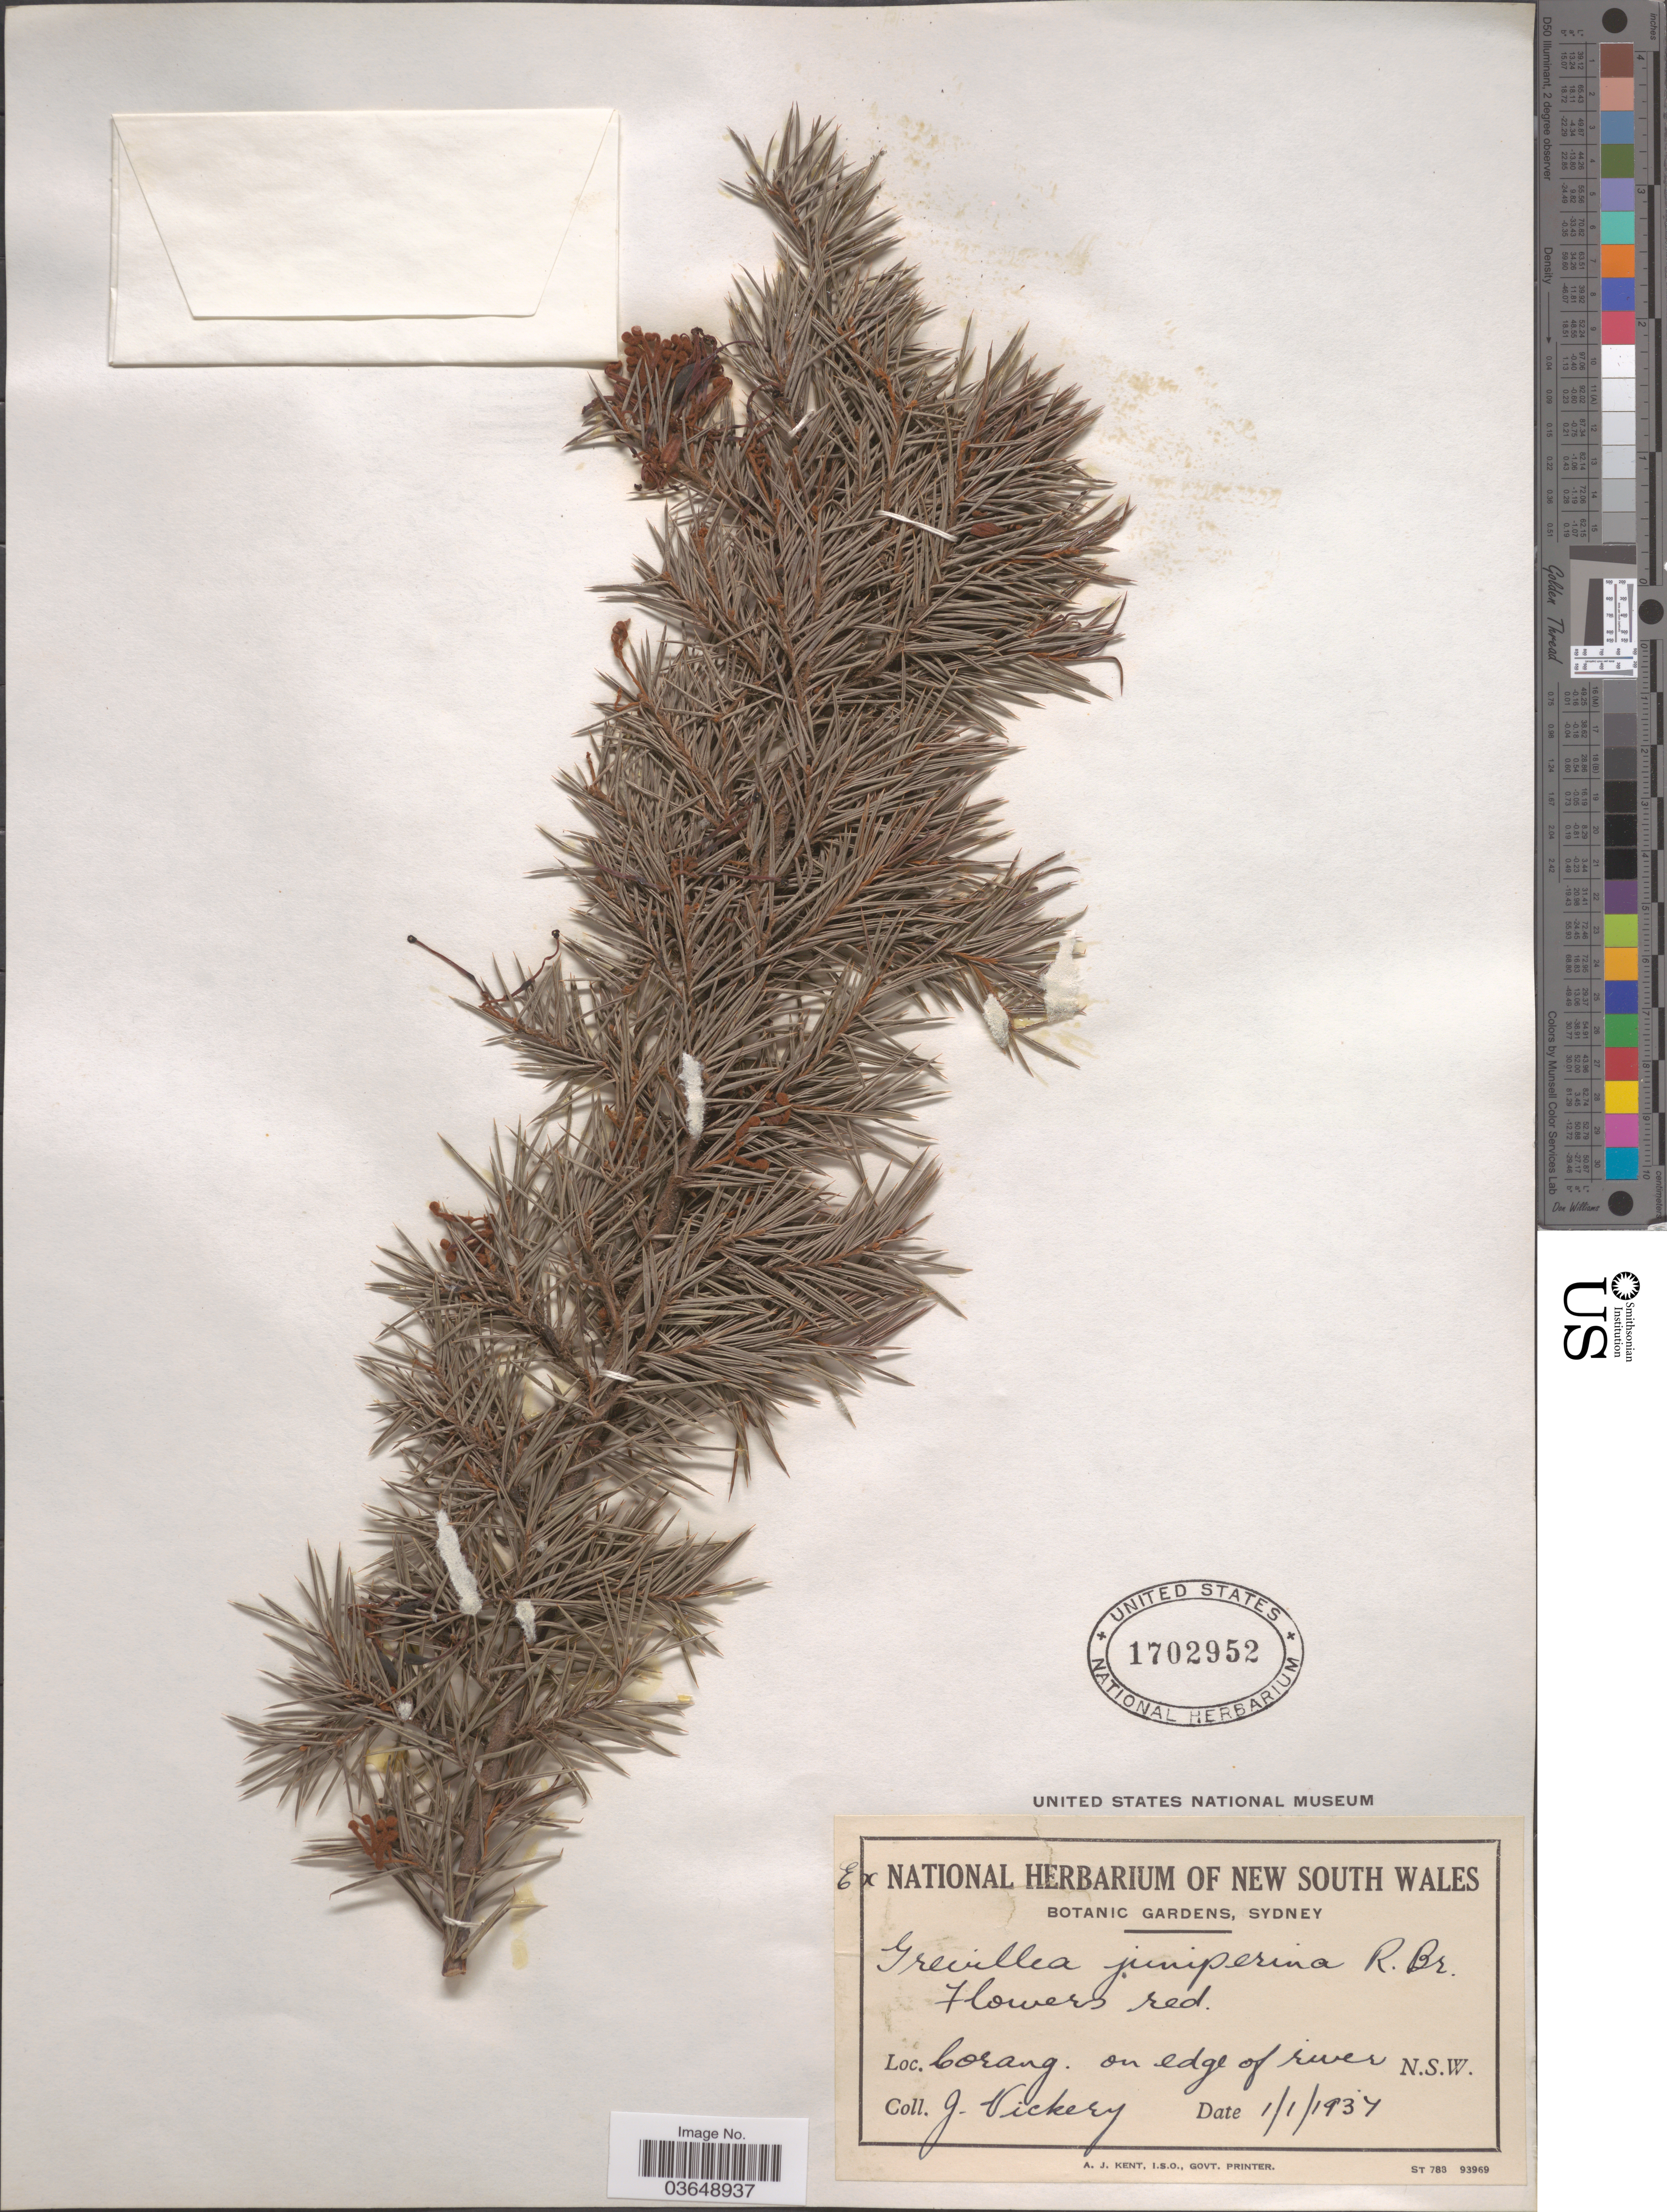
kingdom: Plantae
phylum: Tracheophyta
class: Magnoliopsida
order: Proteales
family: Proteaceae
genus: Grevillea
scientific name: Grevillea juniperina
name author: R. Br.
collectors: J. Vickery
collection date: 1937-01-01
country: Australia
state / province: New South Wales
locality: Corang. On edge of river.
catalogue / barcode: US 1702952